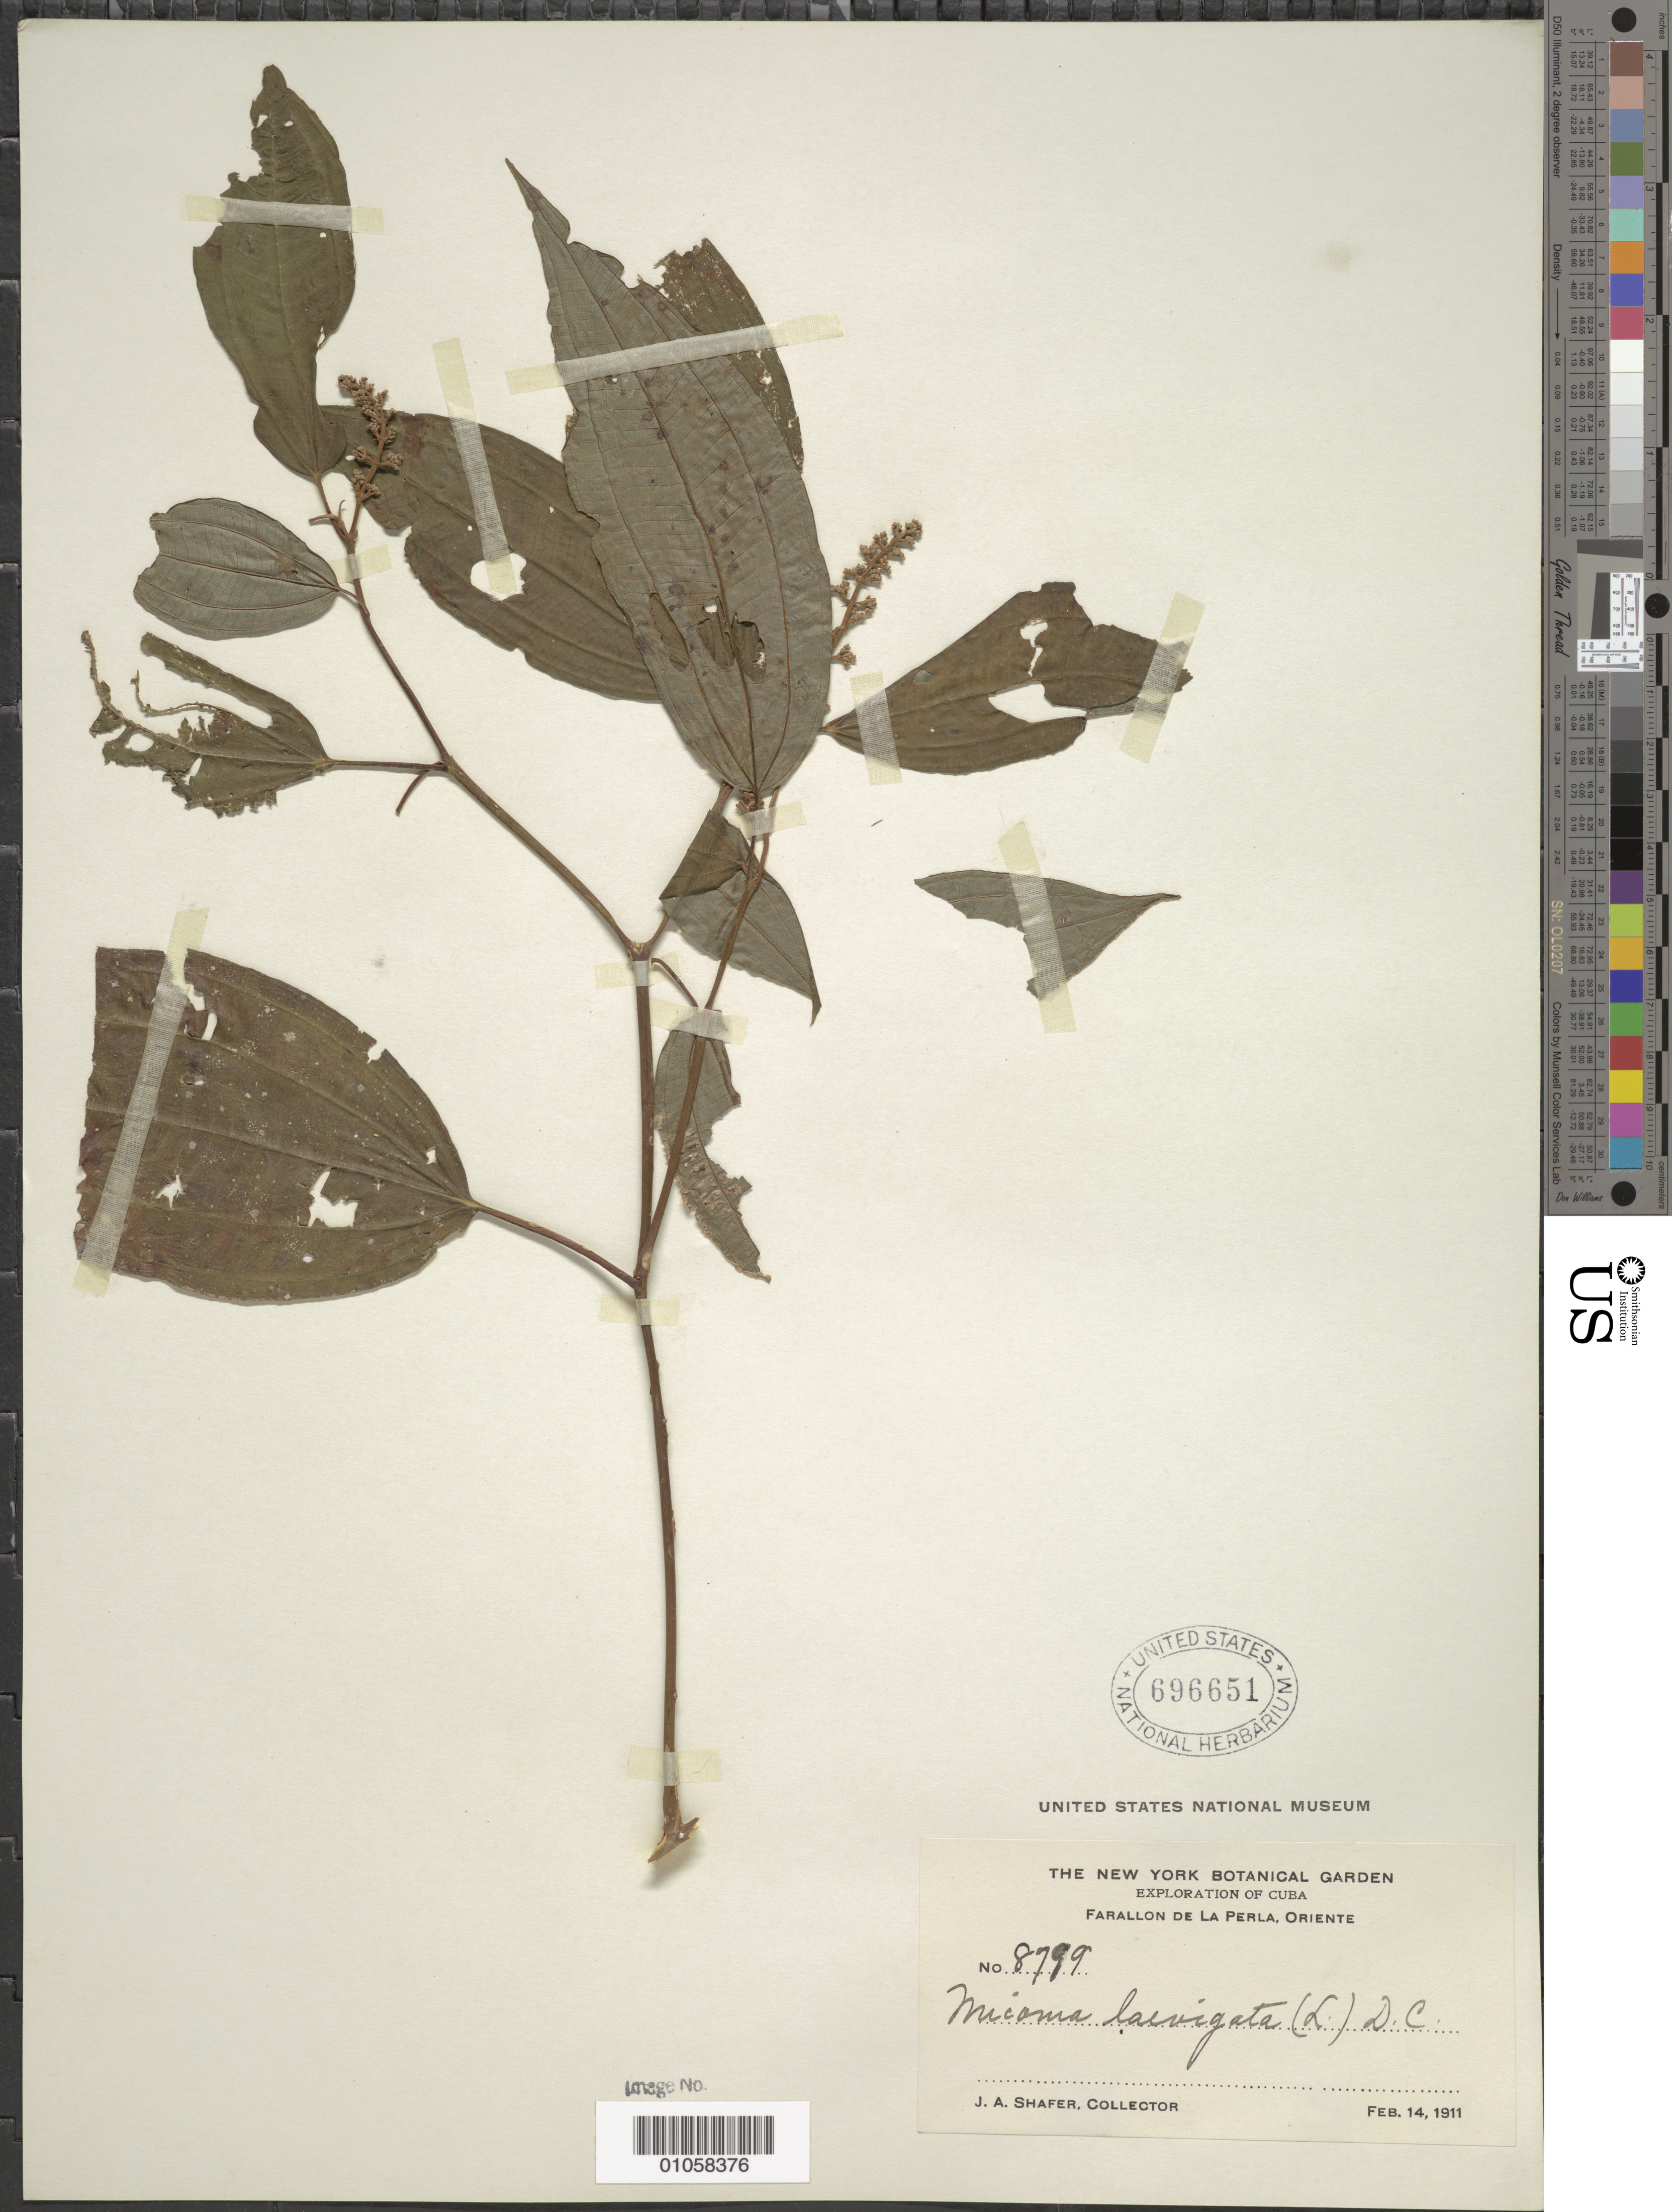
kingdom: Plantae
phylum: Tracheophyta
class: Magnoliopsida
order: Myrtales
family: Melastomataceae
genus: Miconia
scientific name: Miconia laevigata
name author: (L.) D. Don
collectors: J. A. Shafer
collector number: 8799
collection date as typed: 14 Feb 1911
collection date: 1911-02-14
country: Cuba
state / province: Oriente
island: Cuba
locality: Farallon de la Perla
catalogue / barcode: US 696651